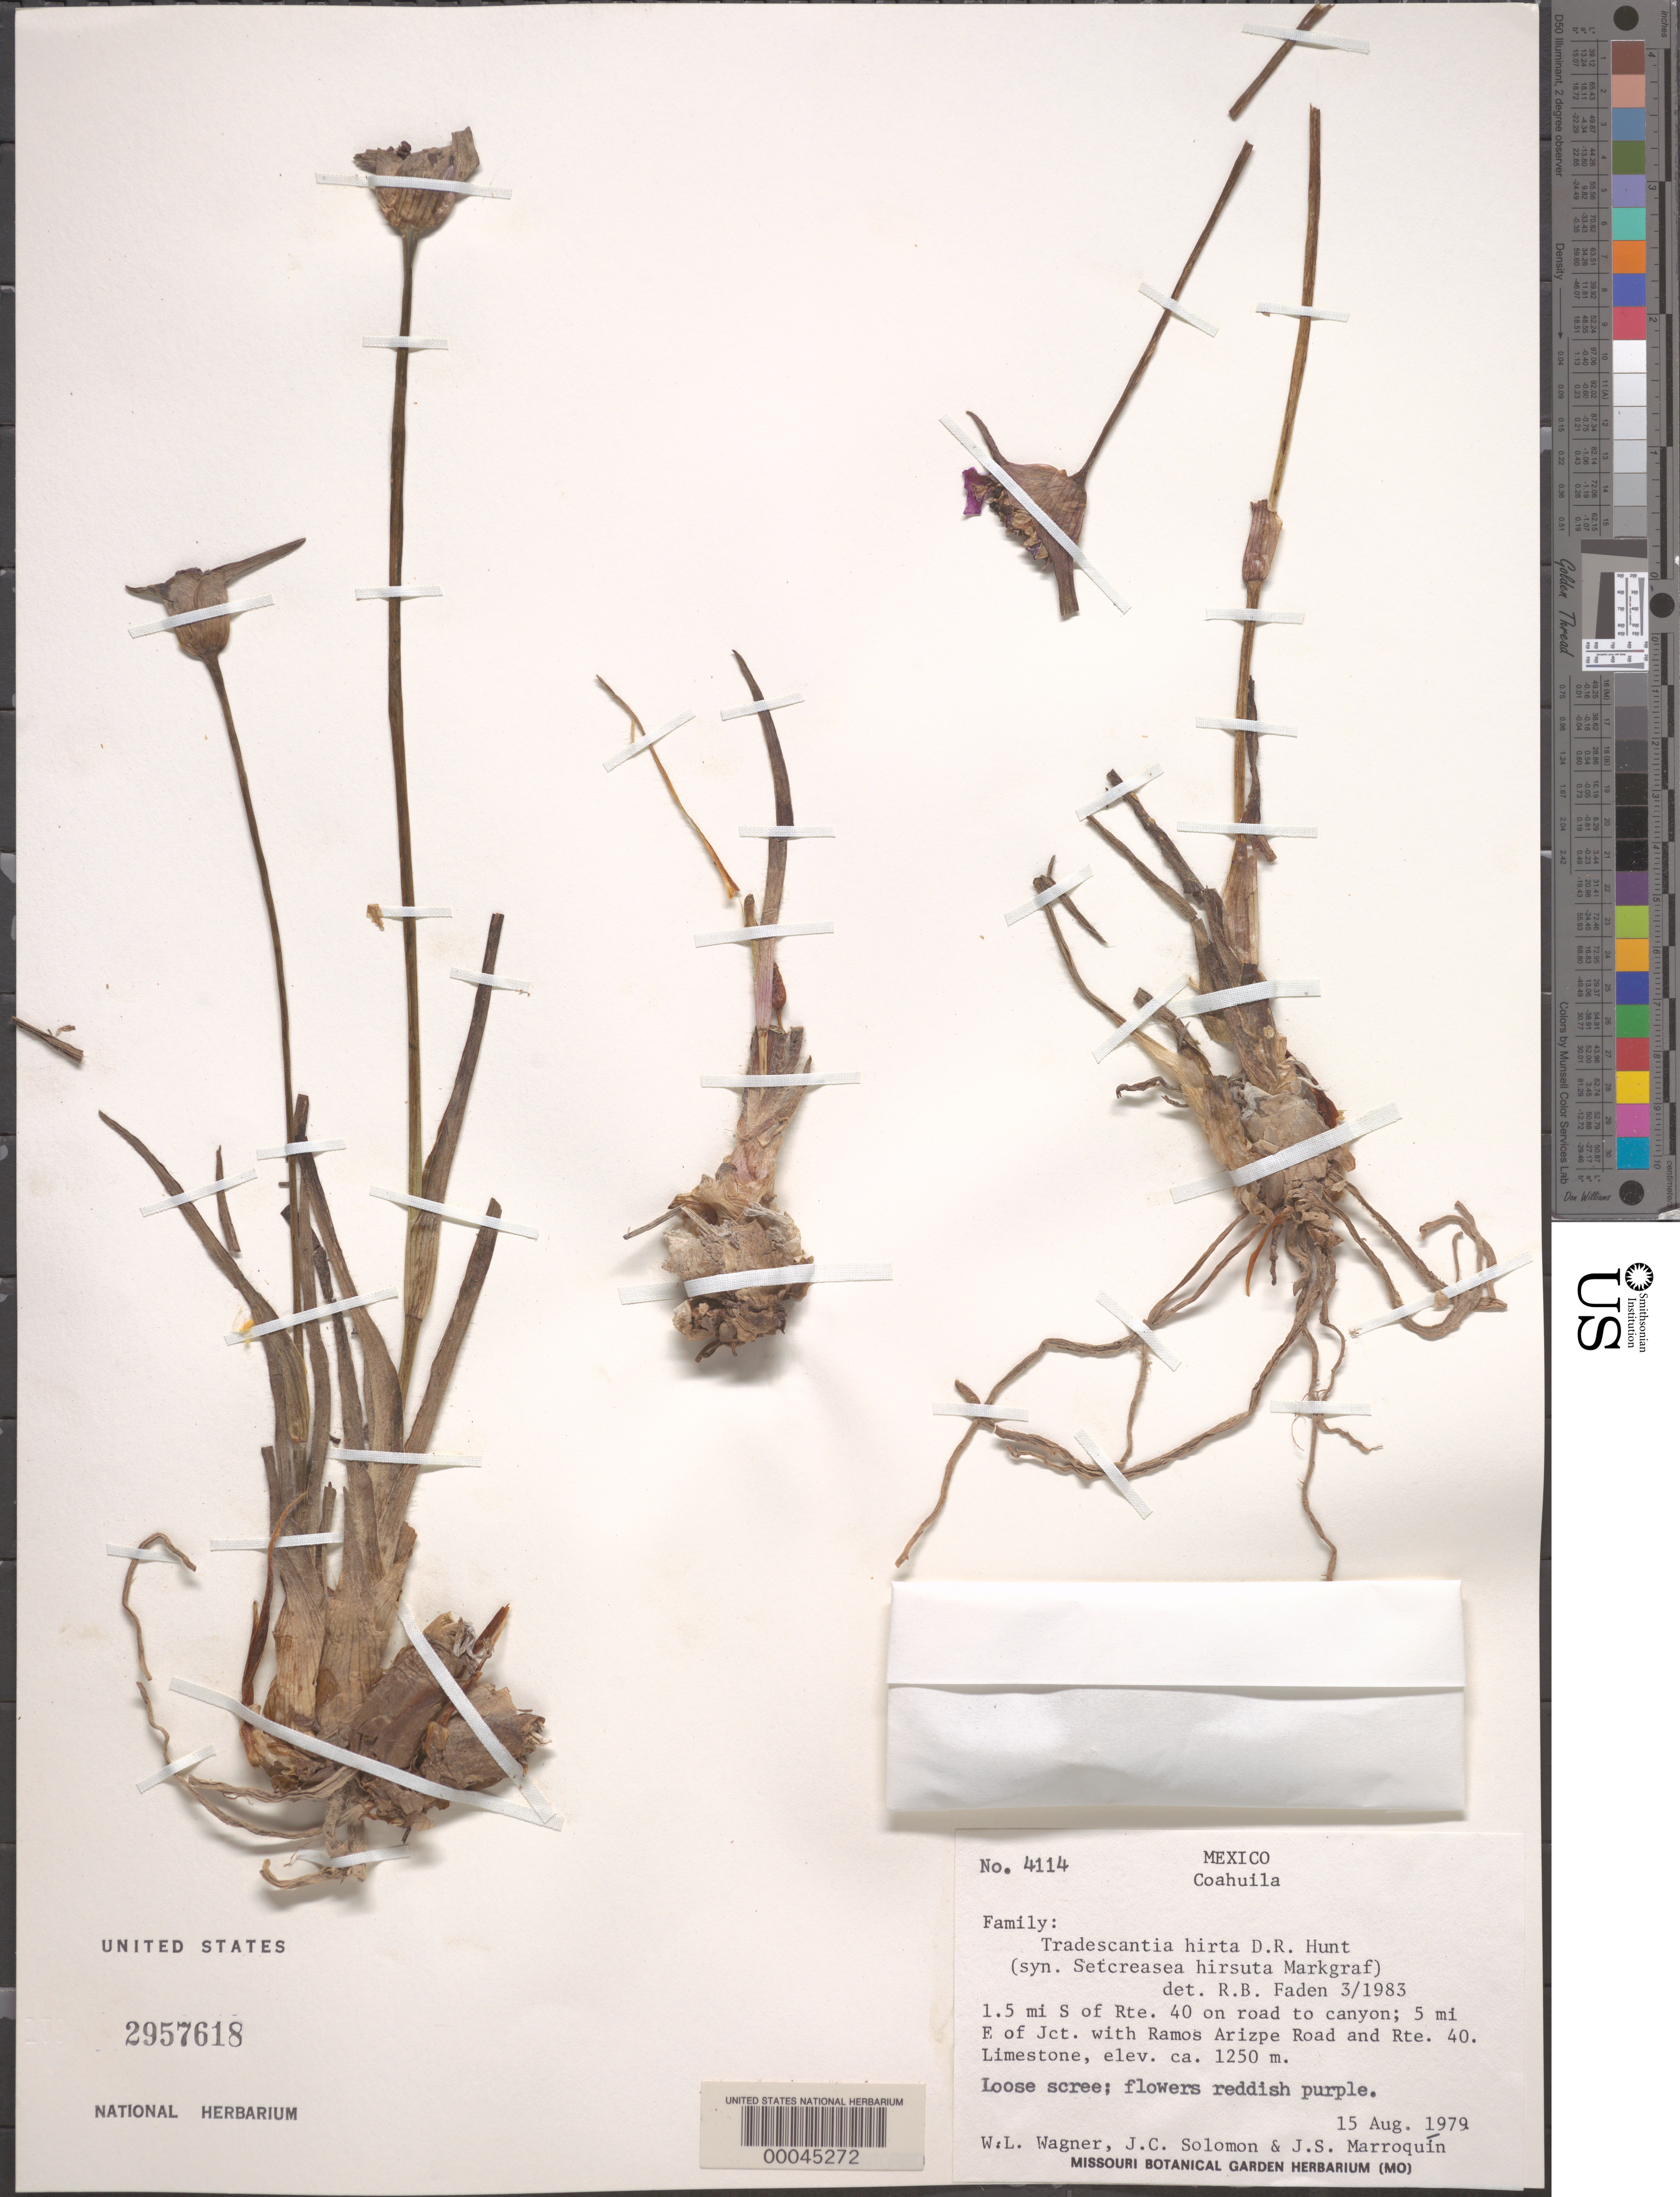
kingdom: Plantae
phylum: Tracheophyta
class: Liliopsida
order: Commelinales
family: Commelinaceae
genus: Tradescantia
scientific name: Tradescantia hirta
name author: D.R. Hunt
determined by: Faden, Robert B., (US), Smithsonian Institution - National Museum of Natural History (UNITED STATES)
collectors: W. L. Wagner, J. C. Solomon & J. Marroquin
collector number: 4114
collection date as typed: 15 Aug 1979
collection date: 1979-08-15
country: Mexico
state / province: Coahuila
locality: S of rte. 40, road to canyon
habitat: Limestone soil, roadside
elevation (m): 1250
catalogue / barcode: US 2957618